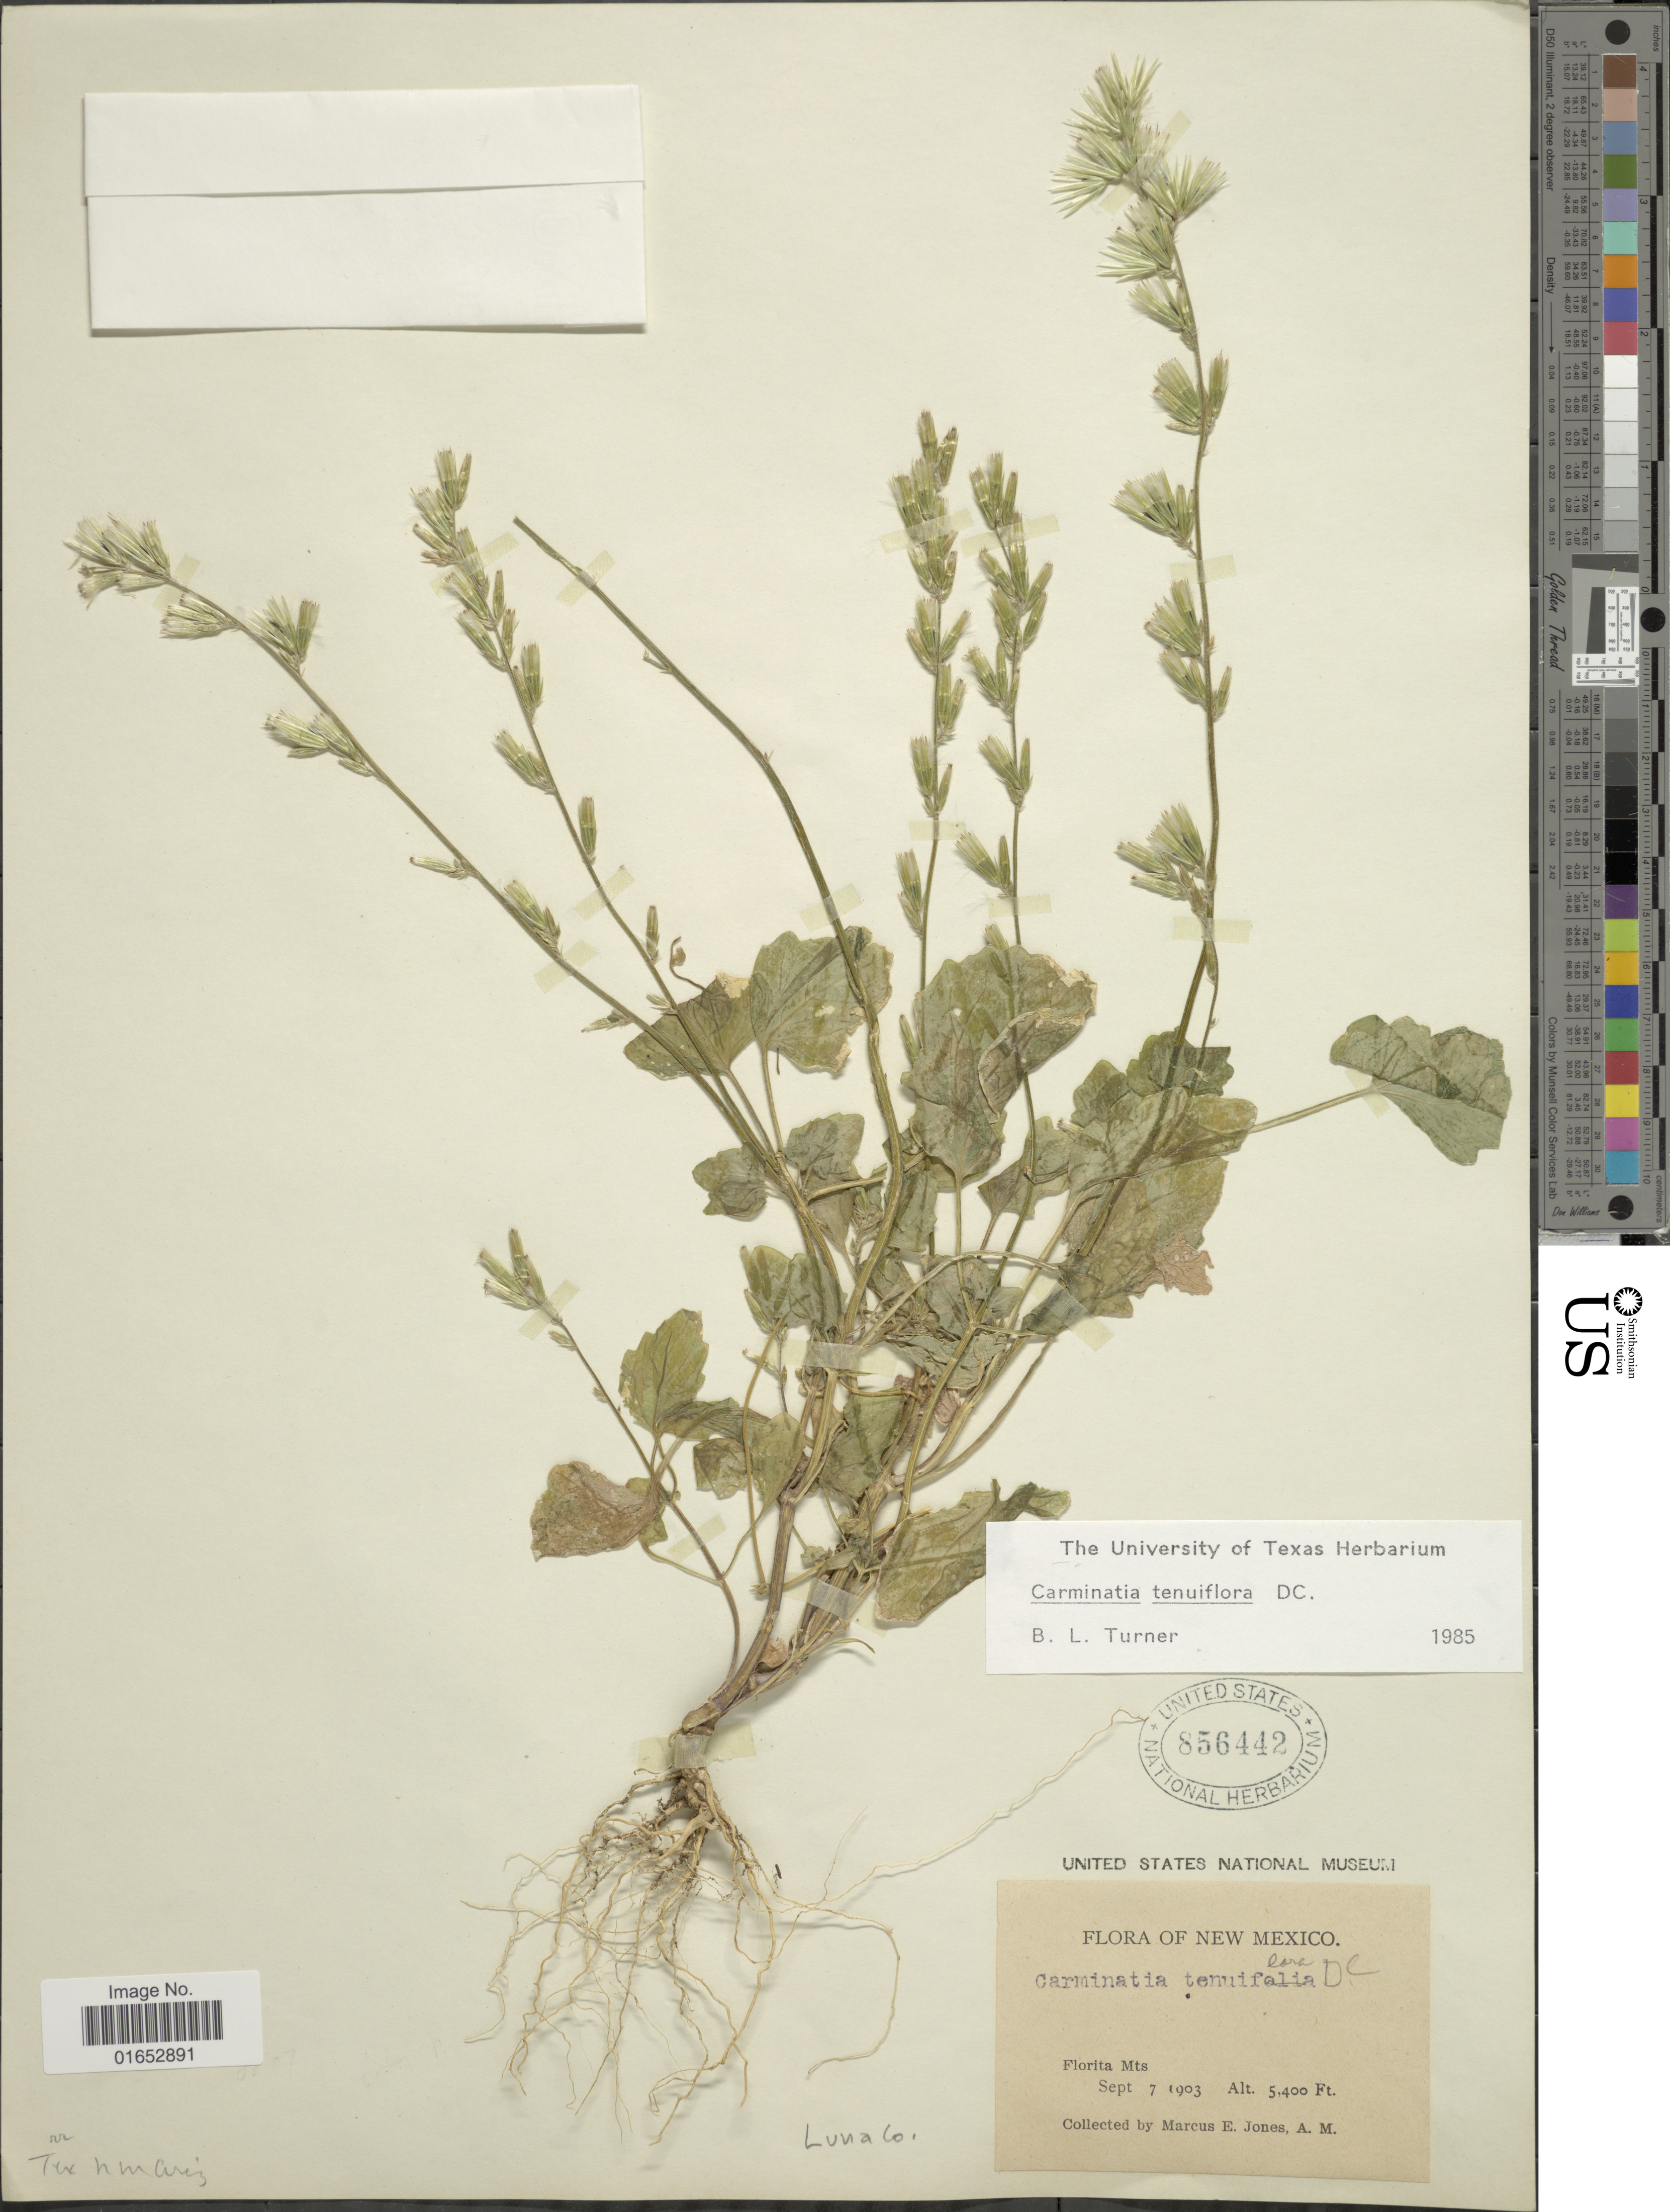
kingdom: Plantae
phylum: Tracheophyta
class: Magnoliopsida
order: Asterales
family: Asteraceae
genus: Carminatia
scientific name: Carminatia tenuiflora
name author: DC.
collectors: M. E. Jones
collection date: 1903-09-07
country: United States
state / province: New Mexico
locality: Florita Mts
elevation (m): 1646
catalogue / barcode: US 856442